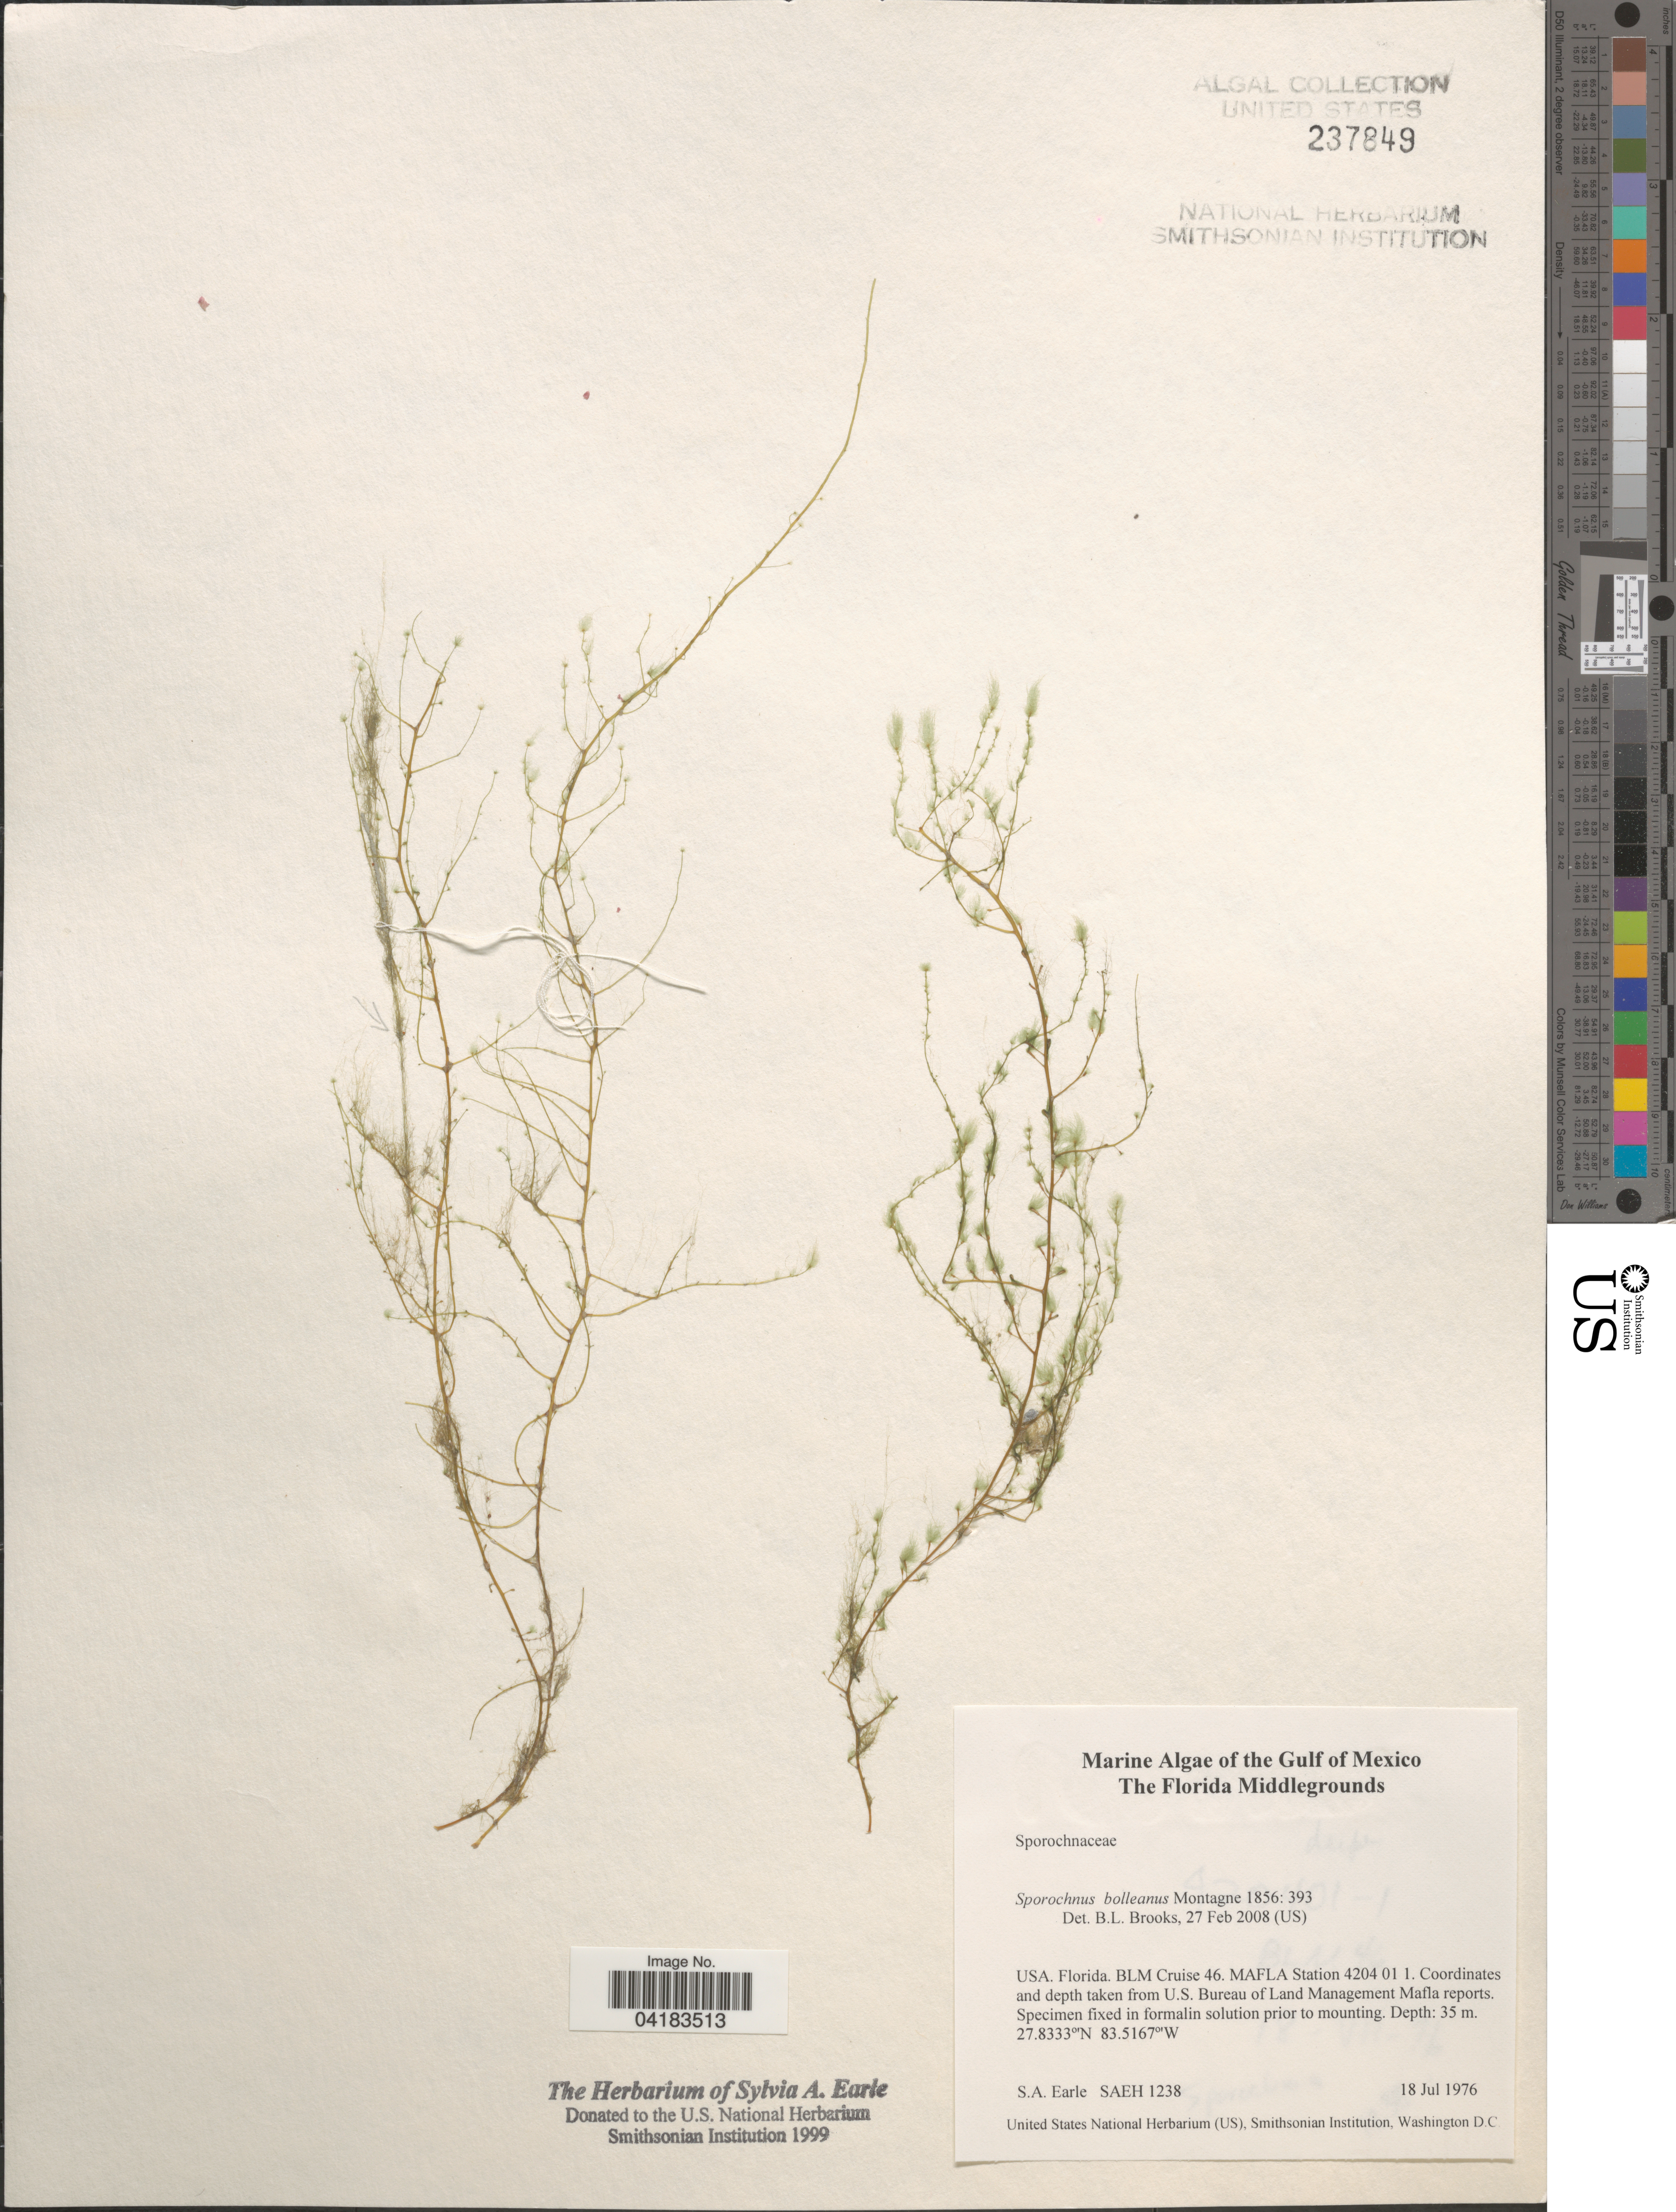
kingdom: Chromista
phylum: Ochrophyta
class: Phaeophyceae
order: Sporochnales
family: Sporochnaceae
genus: Sporochnus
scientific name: Sporochnus bolleanus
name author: Mont.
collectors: S. A. Earle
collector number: SAEH1238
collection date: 1976-07-18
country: United States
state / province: Florida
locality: The Gulf of Mexico. The Florida Middlegrounds. BLM Cruise 46. MAFLA Station 4204 01 1. Coordinates and depth taken from U.S. Bureau of Land Management Mafla reports.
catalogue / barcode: US 237849